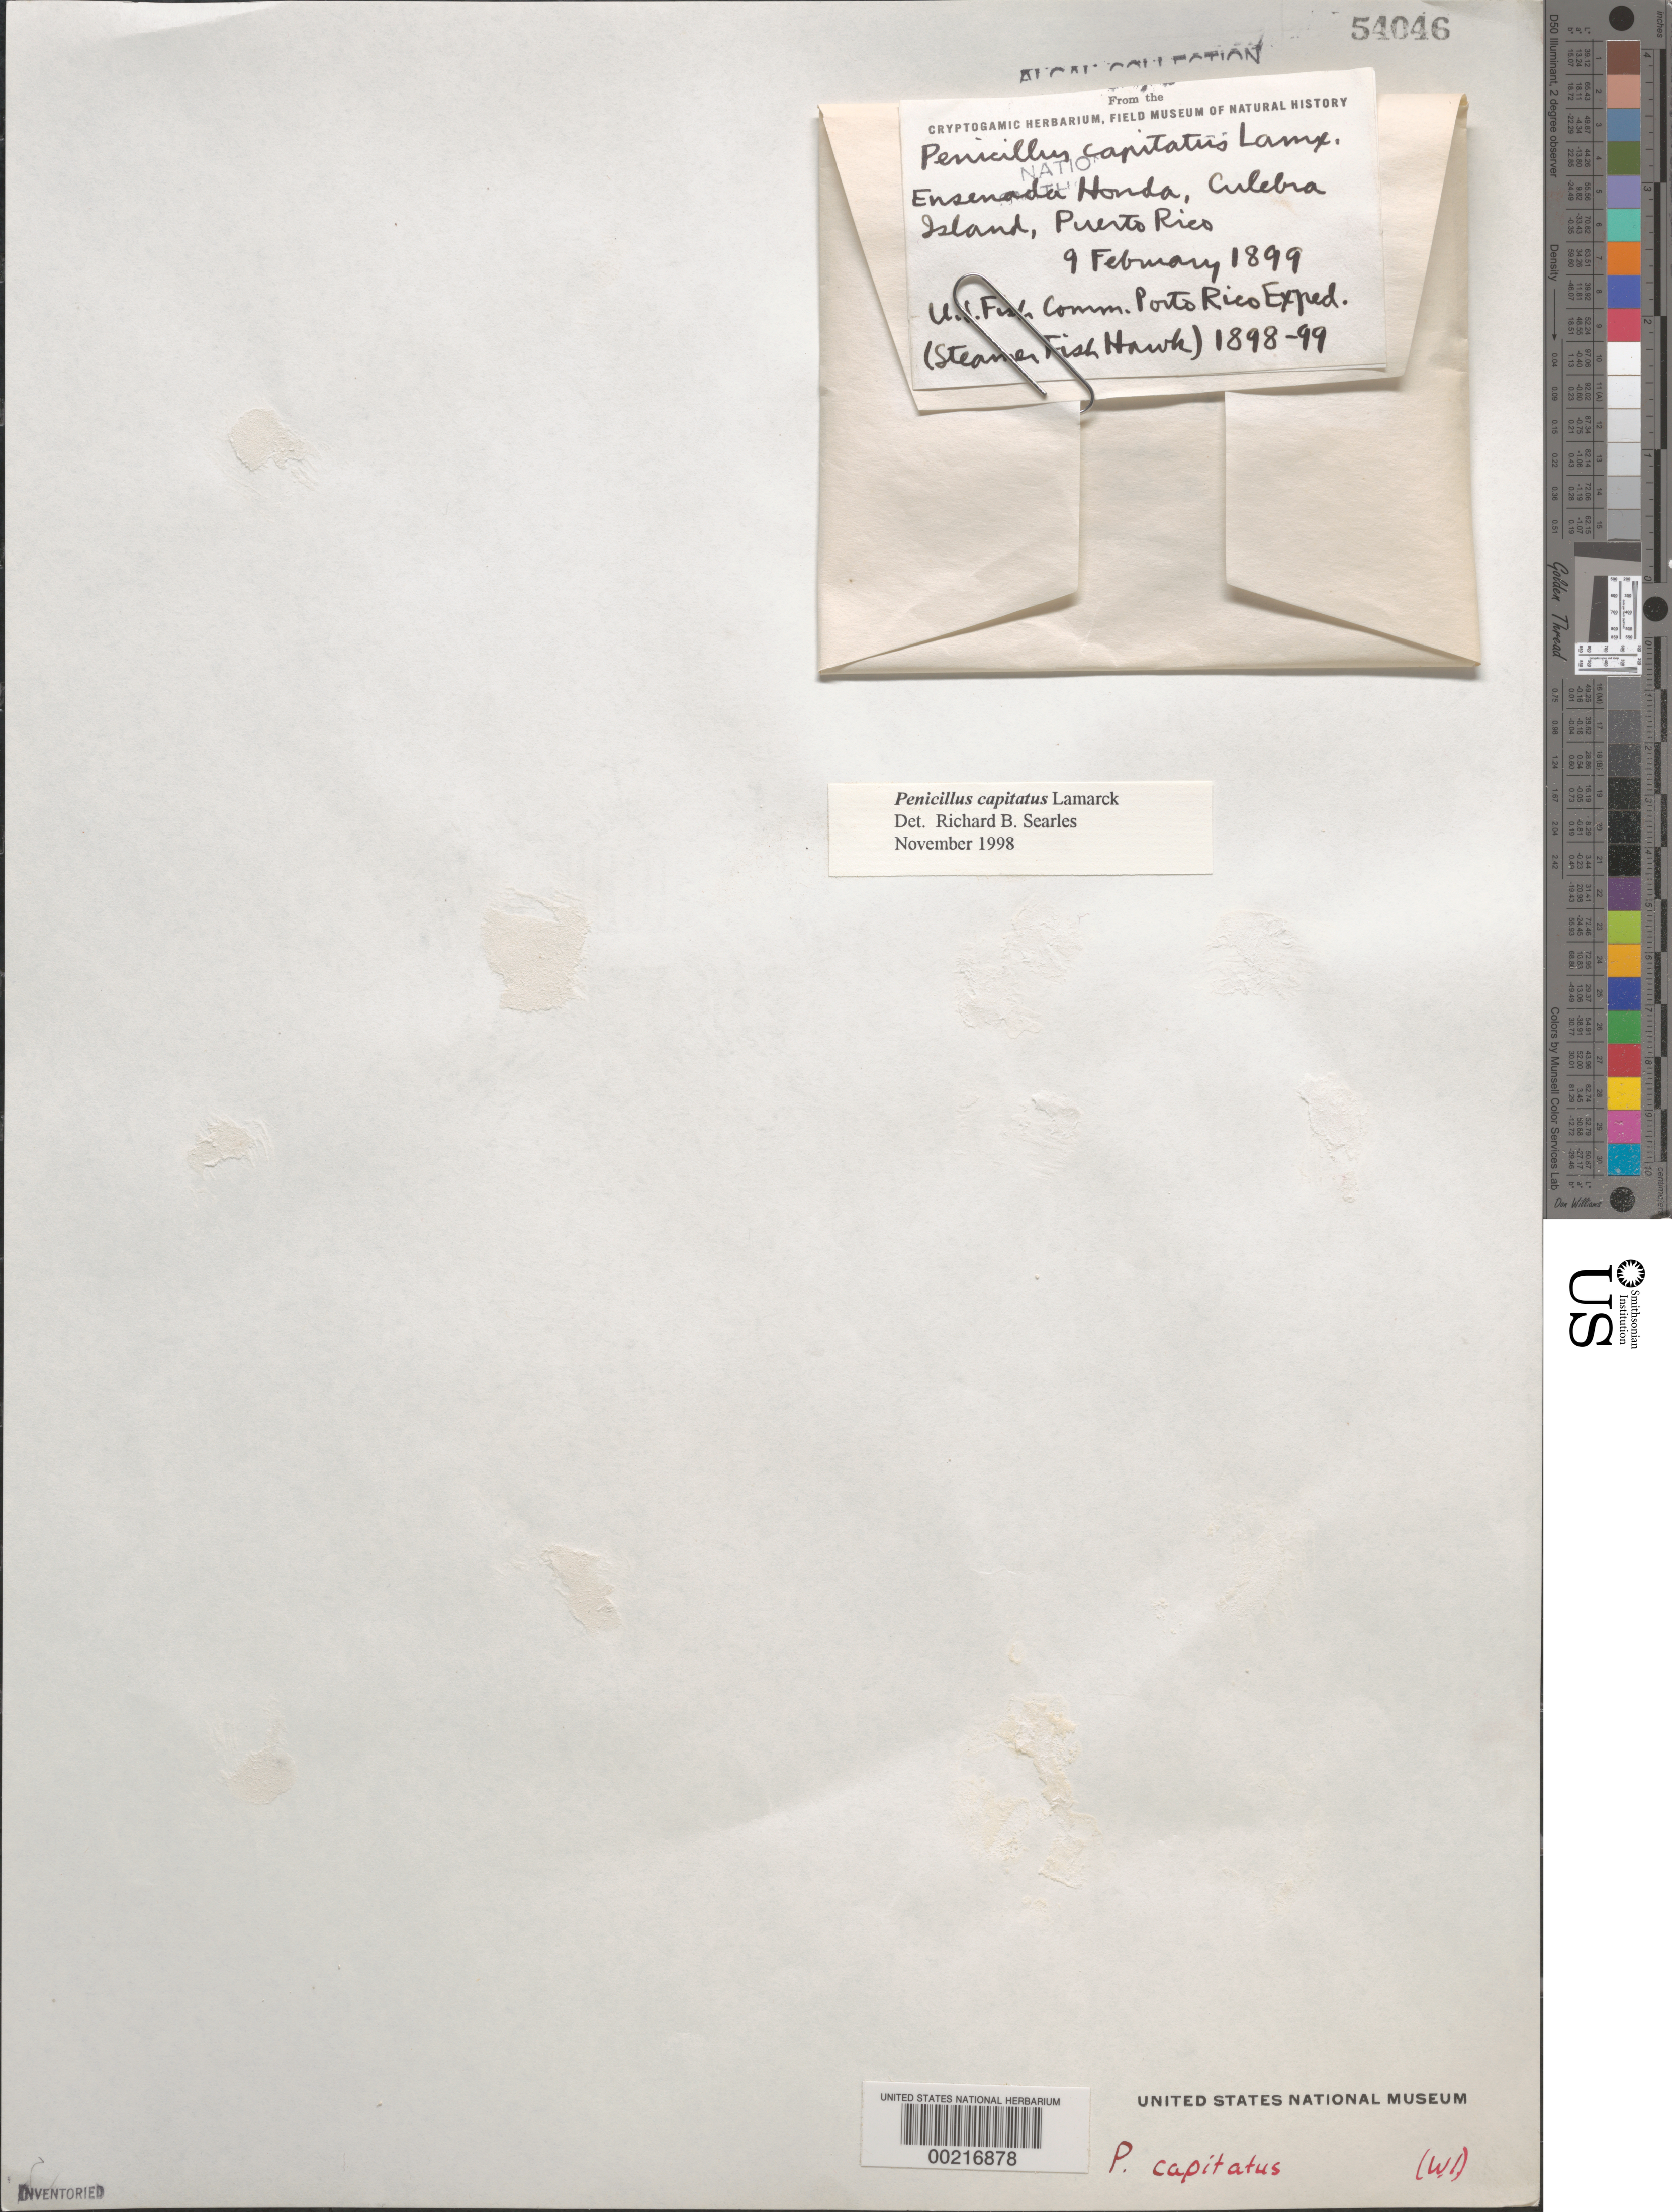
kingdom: Plantae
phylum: Chlorophyta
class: Ulvophyceae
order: Bryopsidales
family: Udoteaceae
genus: Penicillus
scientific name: Penicillus capitatus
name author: Lam.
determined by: Searles, R. B.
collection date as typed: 09 Feb 1899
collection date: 1899-02-09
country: Puerto Rico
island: Isla de Culebra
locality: Ensenada Honda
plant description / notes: US Fish Commission Porto Rico Expedition (Steamer Fish Hawk), 1898-1899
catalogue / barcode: US 54046